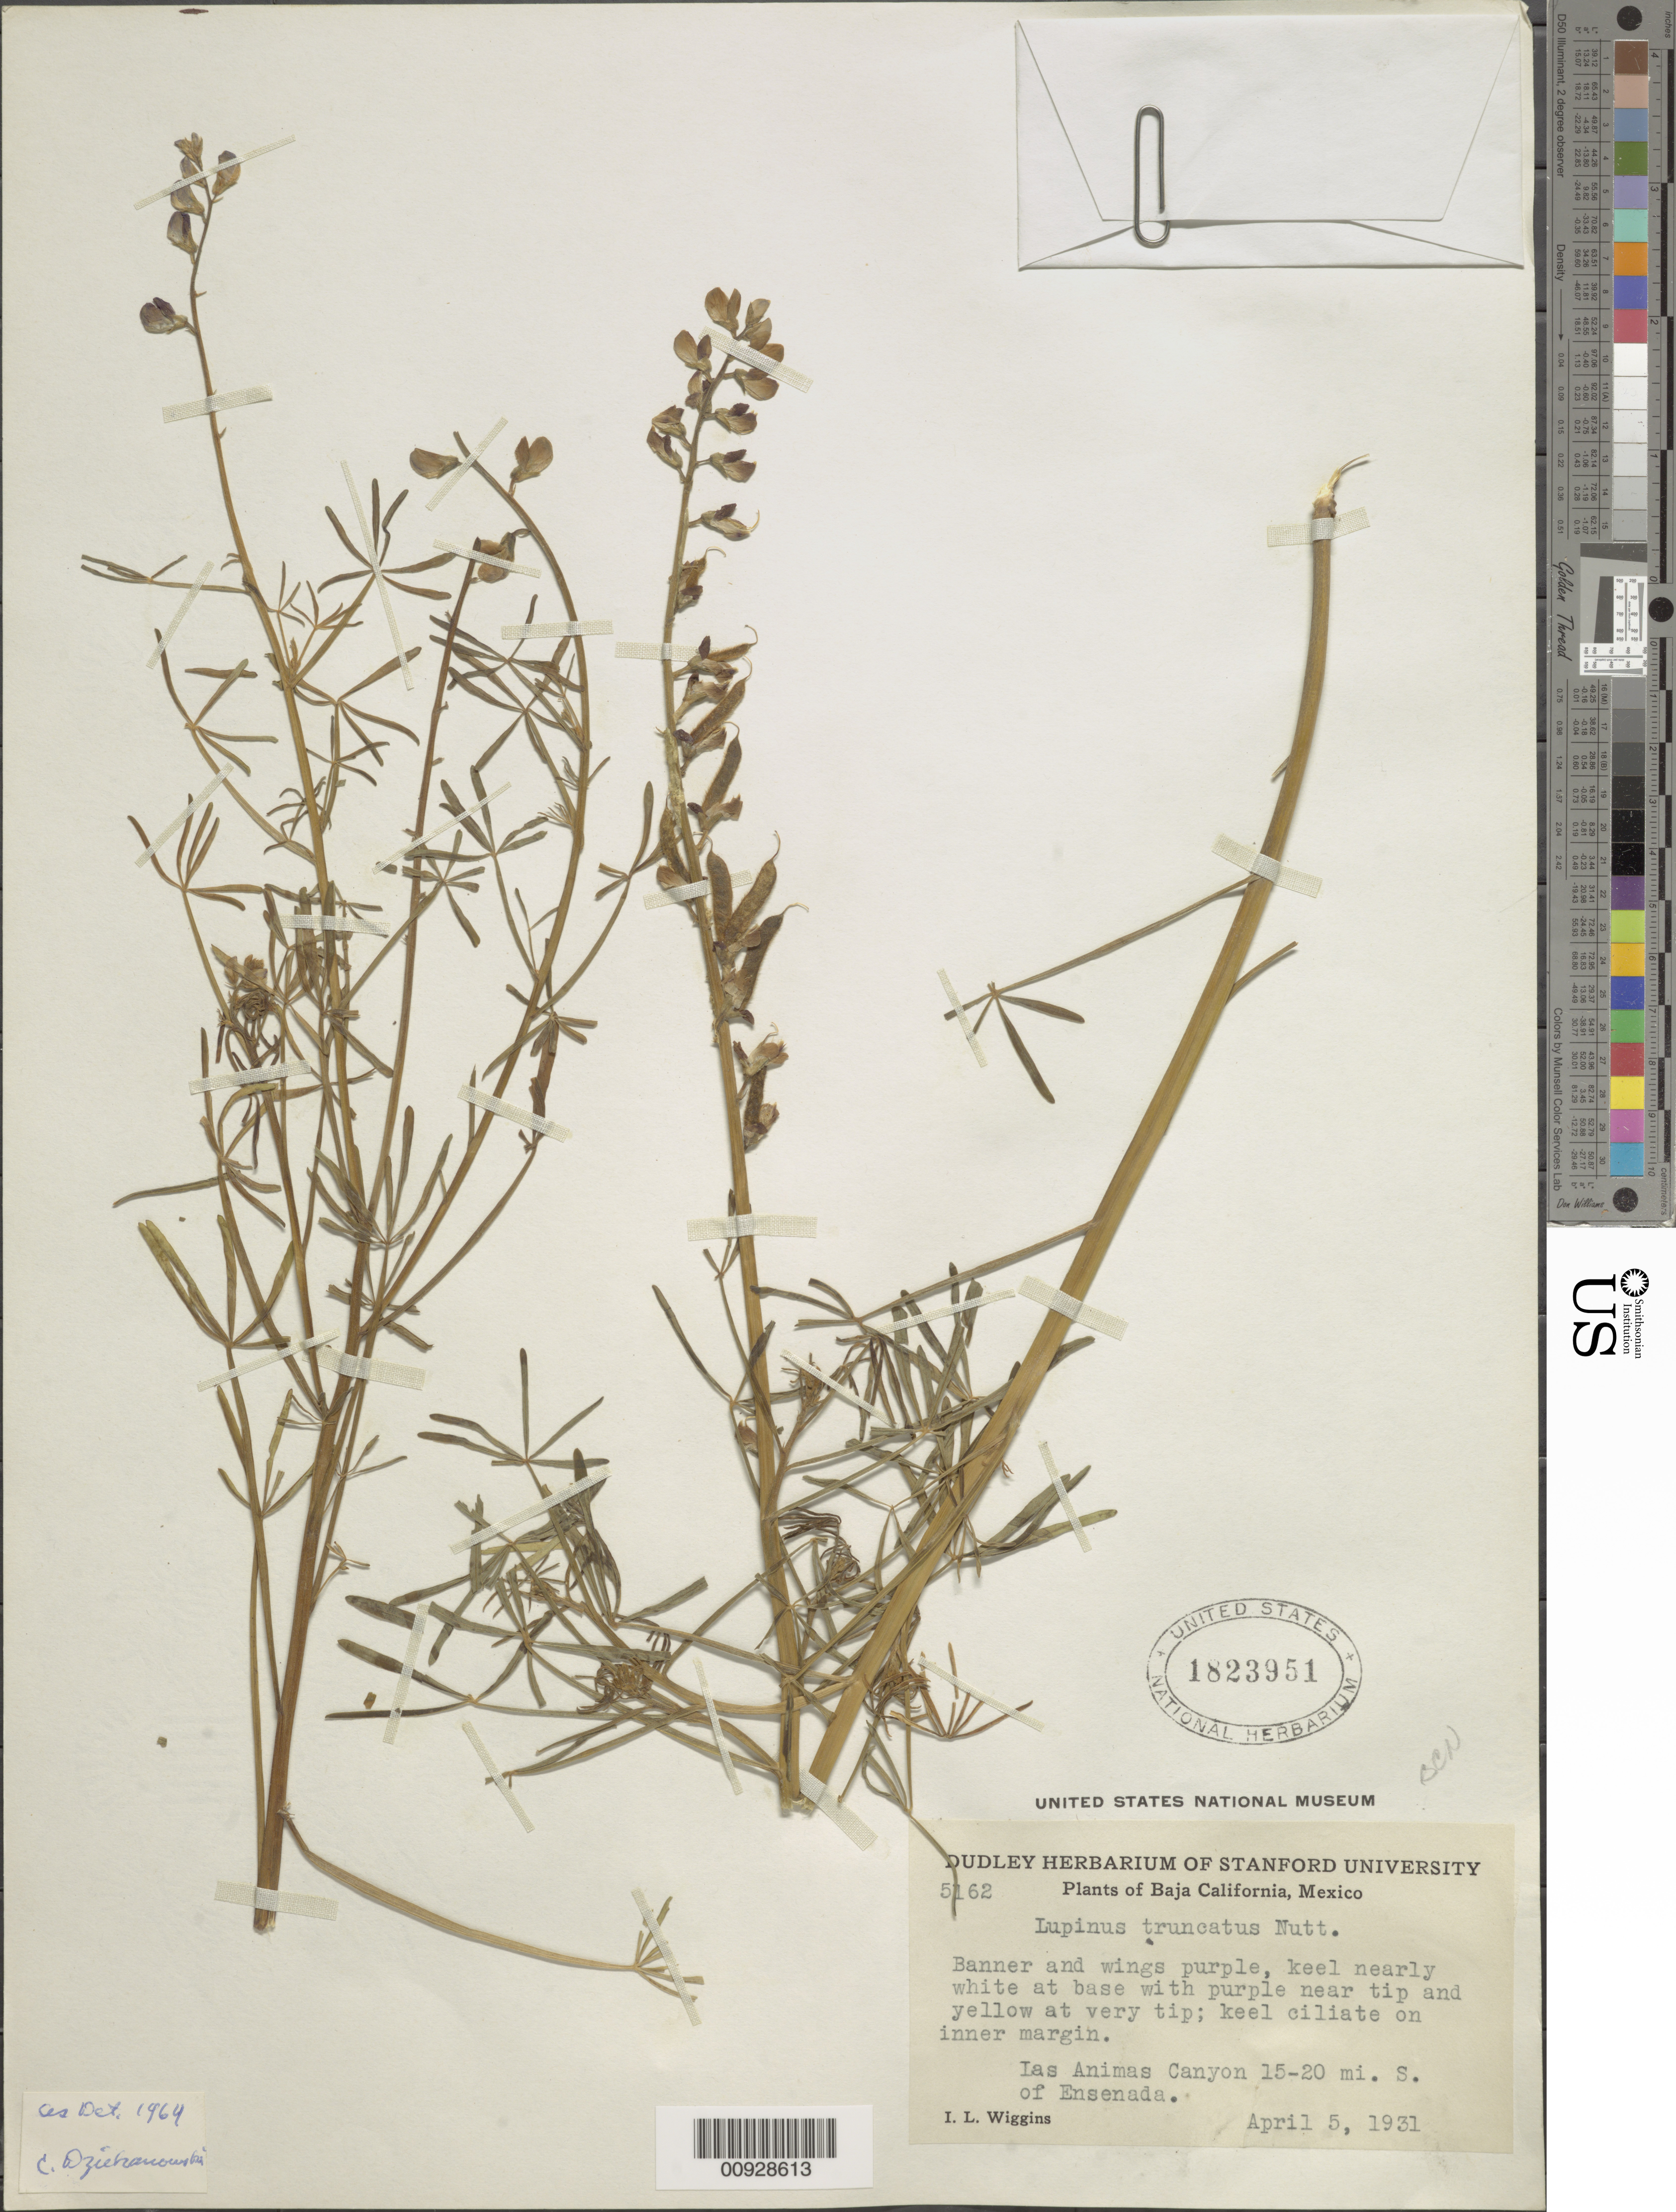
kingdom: Plantae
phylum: Tracheophyta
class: Magnoliopsida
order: Fabales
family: Fabaceae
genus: Lupinus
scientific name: Lupinus truncatus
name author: Nutt. ex Hook. & Arn.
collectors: I. L. Wiggins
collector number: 5162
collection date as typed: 05 Apr 1931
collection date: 1931-04-05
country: Mexico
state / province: Baja California Norte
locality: Las Animas Canyon 15-20 mi. S of Ensenada.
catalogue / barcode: US 1823951